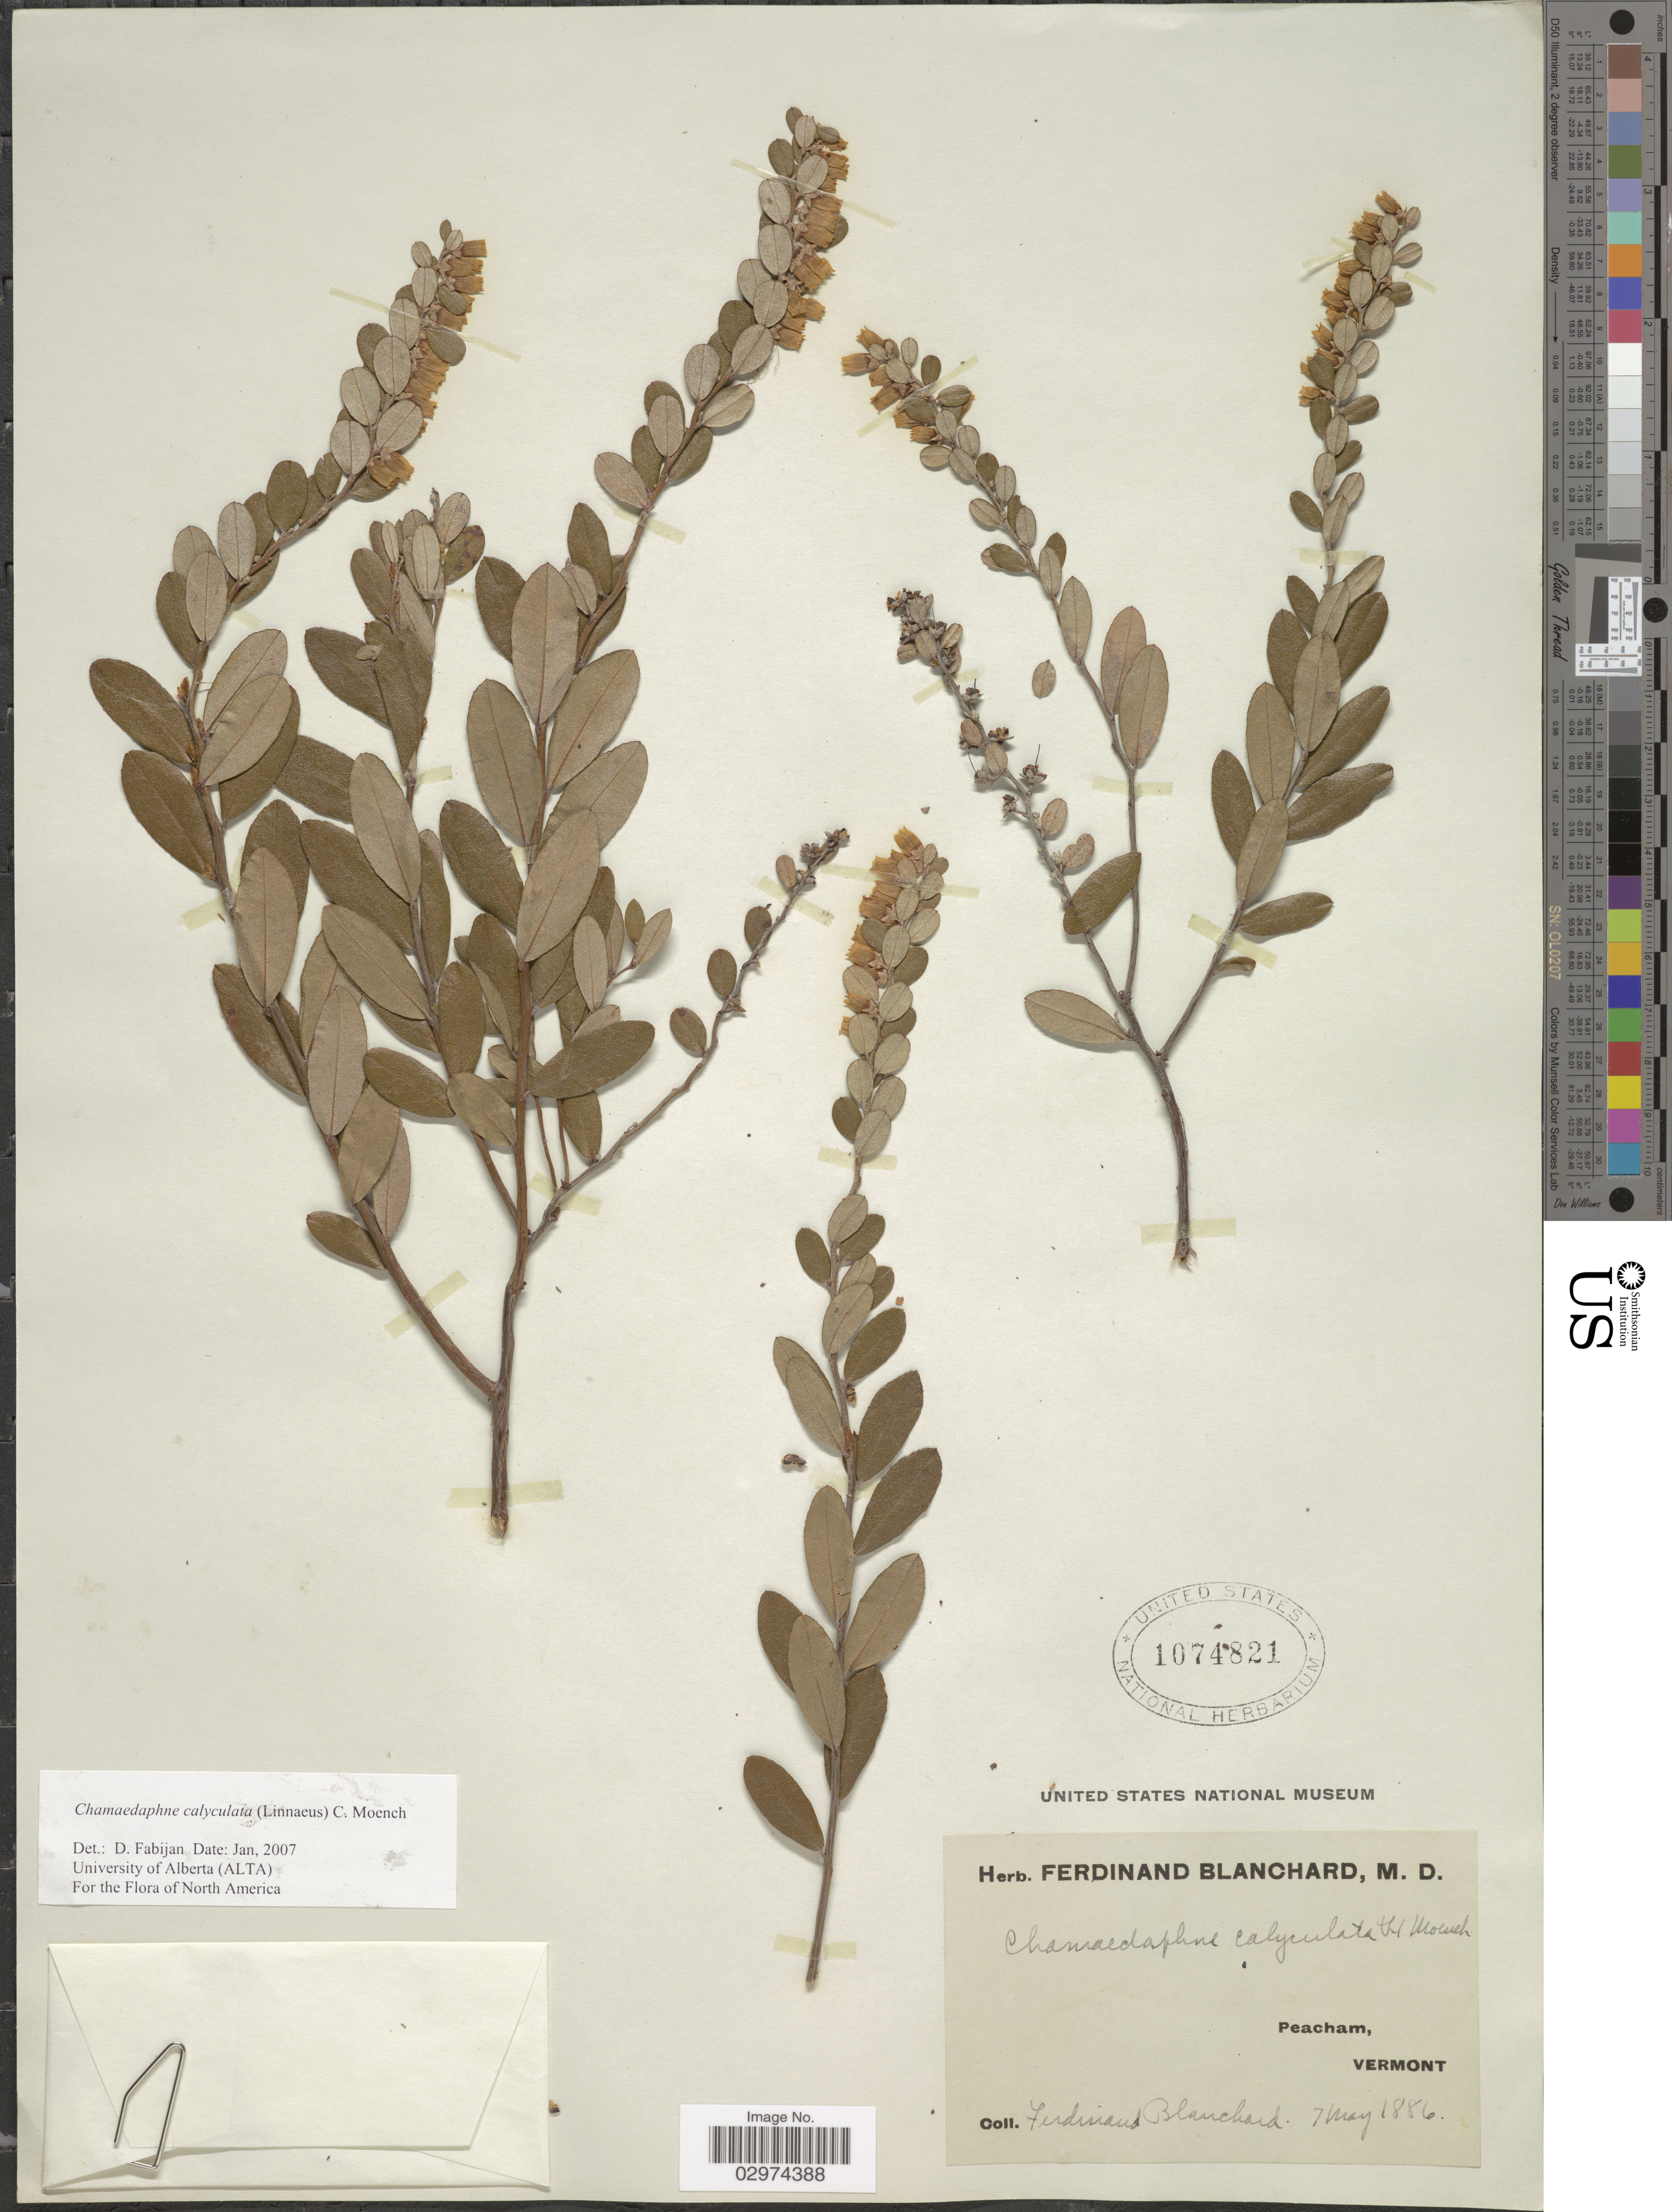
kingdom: Plantae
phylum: Tracheophyta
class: Magnoliopsida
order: Ericales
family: Ericaceae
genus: Chamaedaphne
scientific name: Chamaedaphne calyculata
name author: (L.) Moench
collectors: F. Blanchard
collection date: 1886-05-07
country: United States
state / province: Vermont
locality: Peacham.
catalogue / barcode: US 1074821